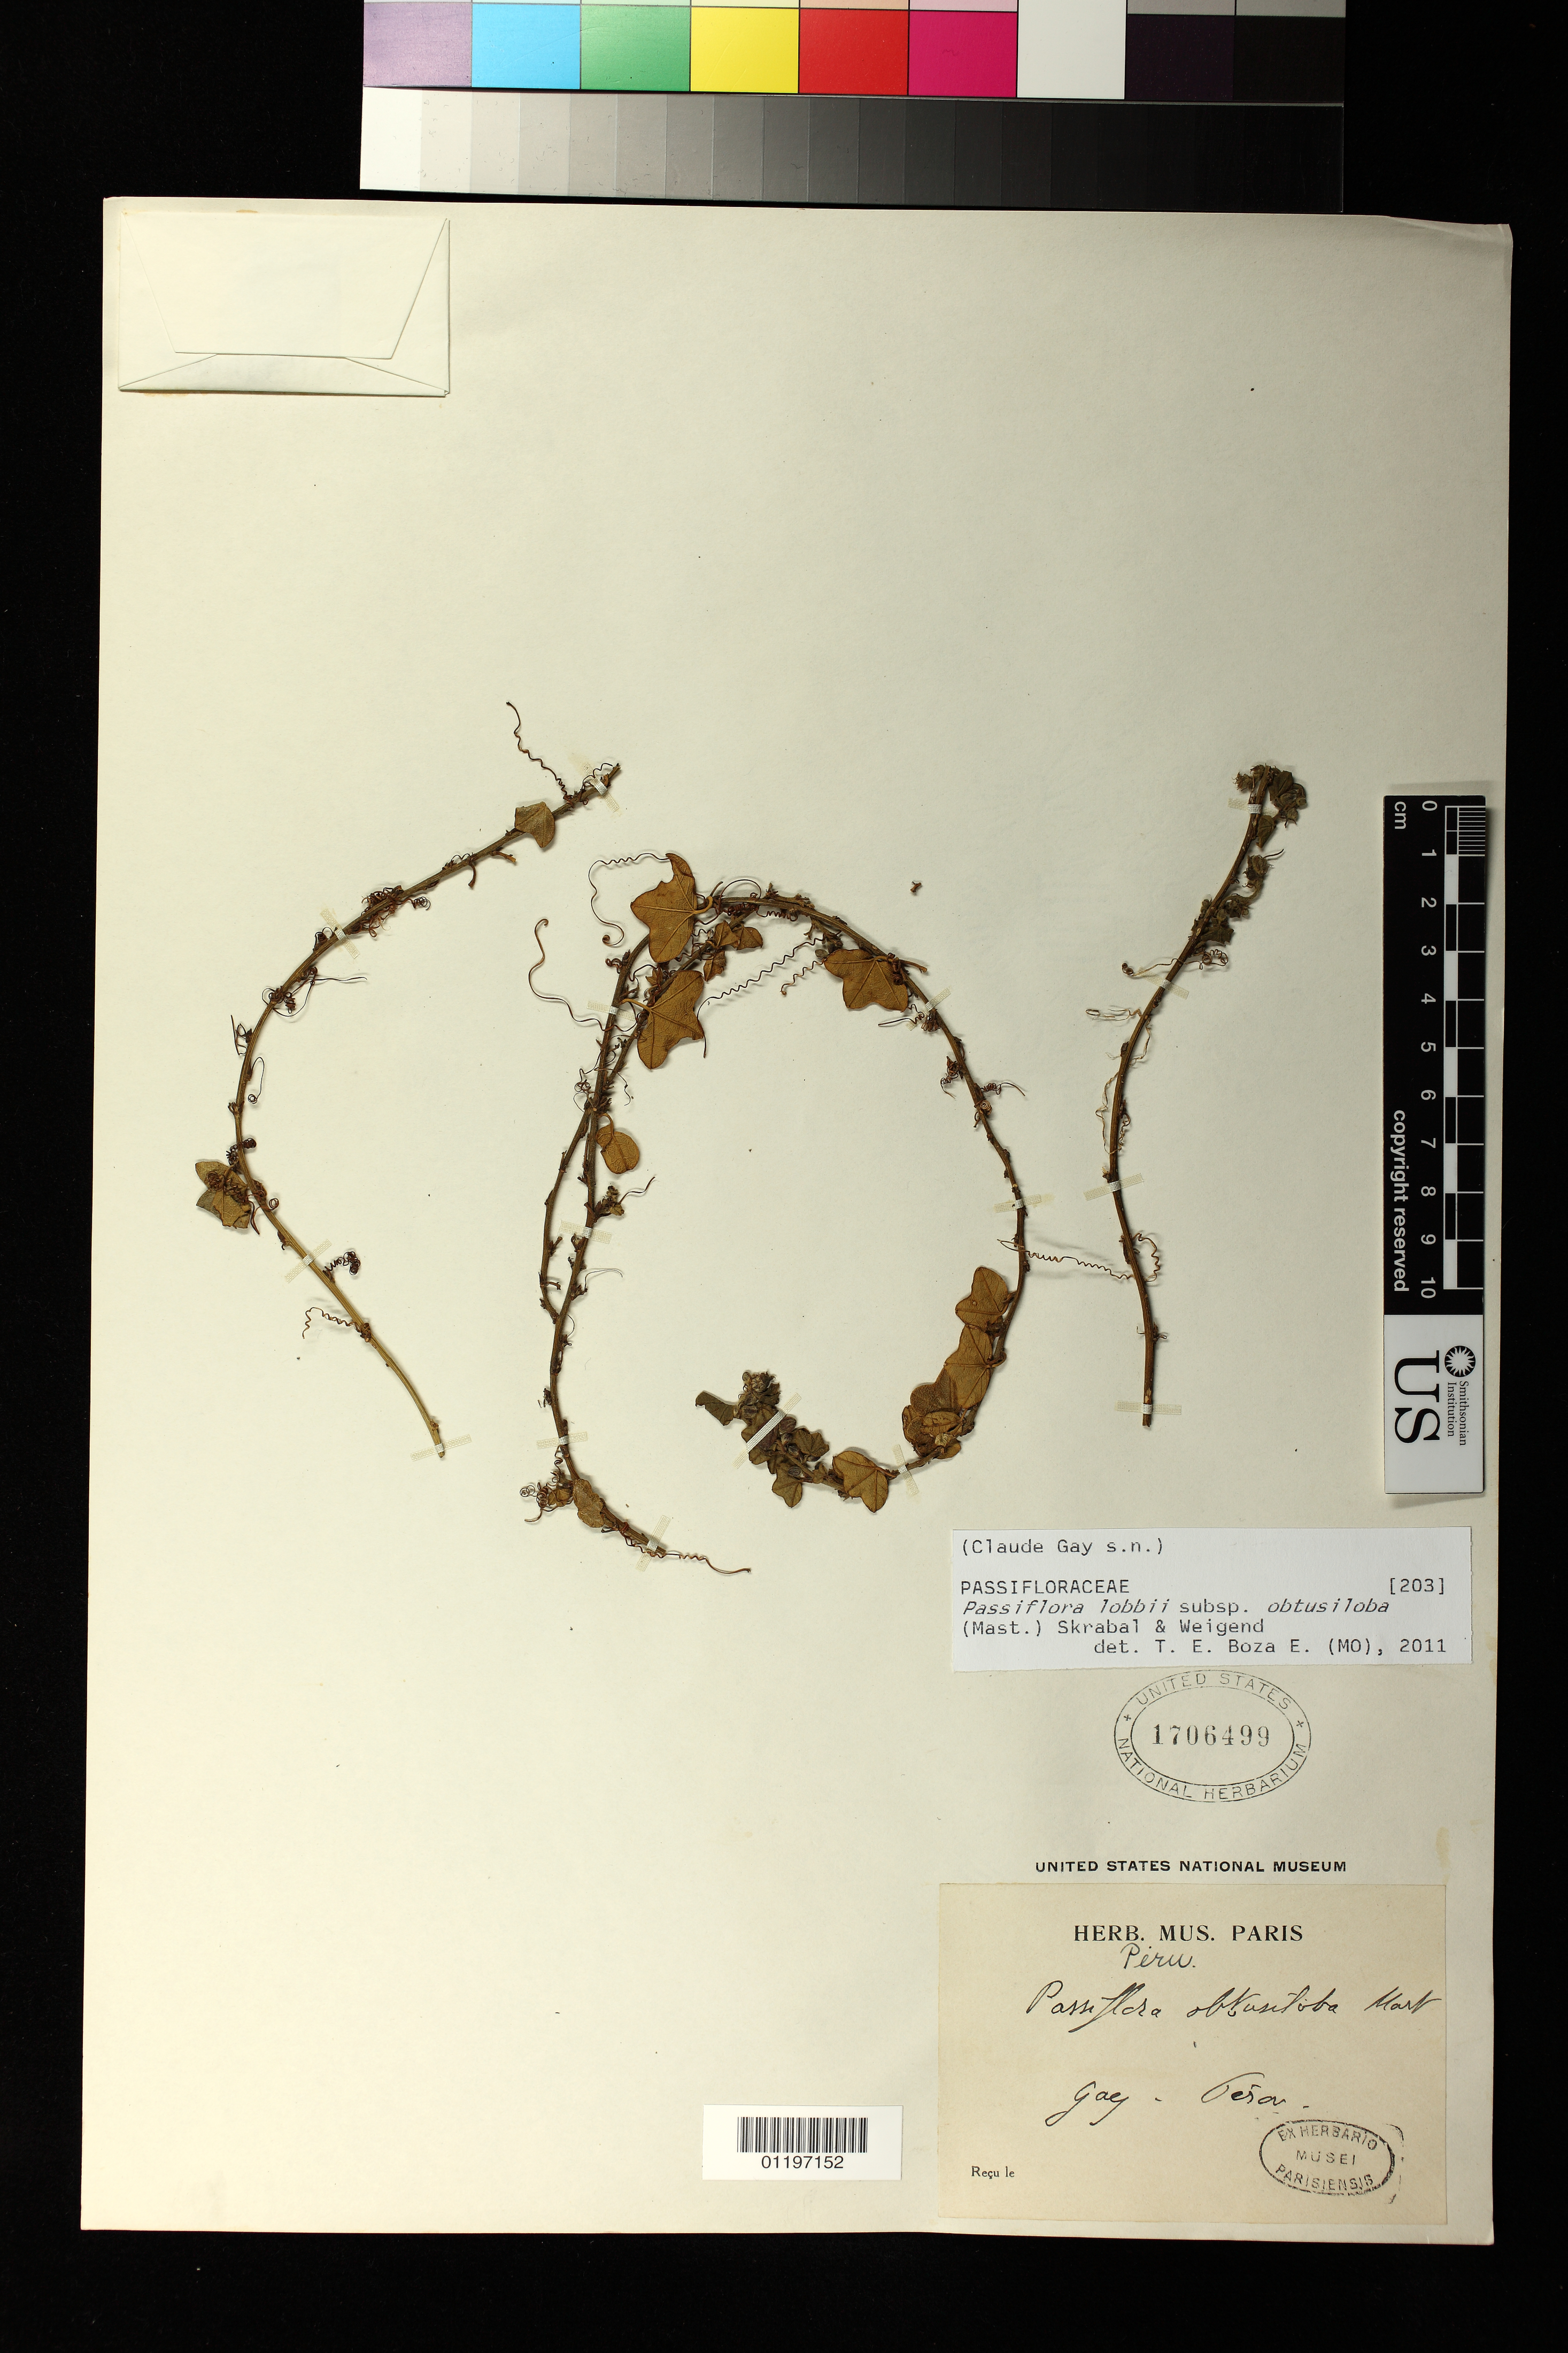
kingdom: Plantae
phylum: Tracheophyta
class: Magnoliopsida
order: Malpighiales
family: Passifloraceae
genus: Passiflora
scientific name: Passiflora lobbii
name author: Mast.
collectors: C. Gay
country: Peru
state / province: San Martín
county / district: Mariscal Cáceres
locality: Rio Huallaga, margen Derecha del; Balsa Probana; dtto. Tocache Nuevo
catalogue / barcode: US 1706499